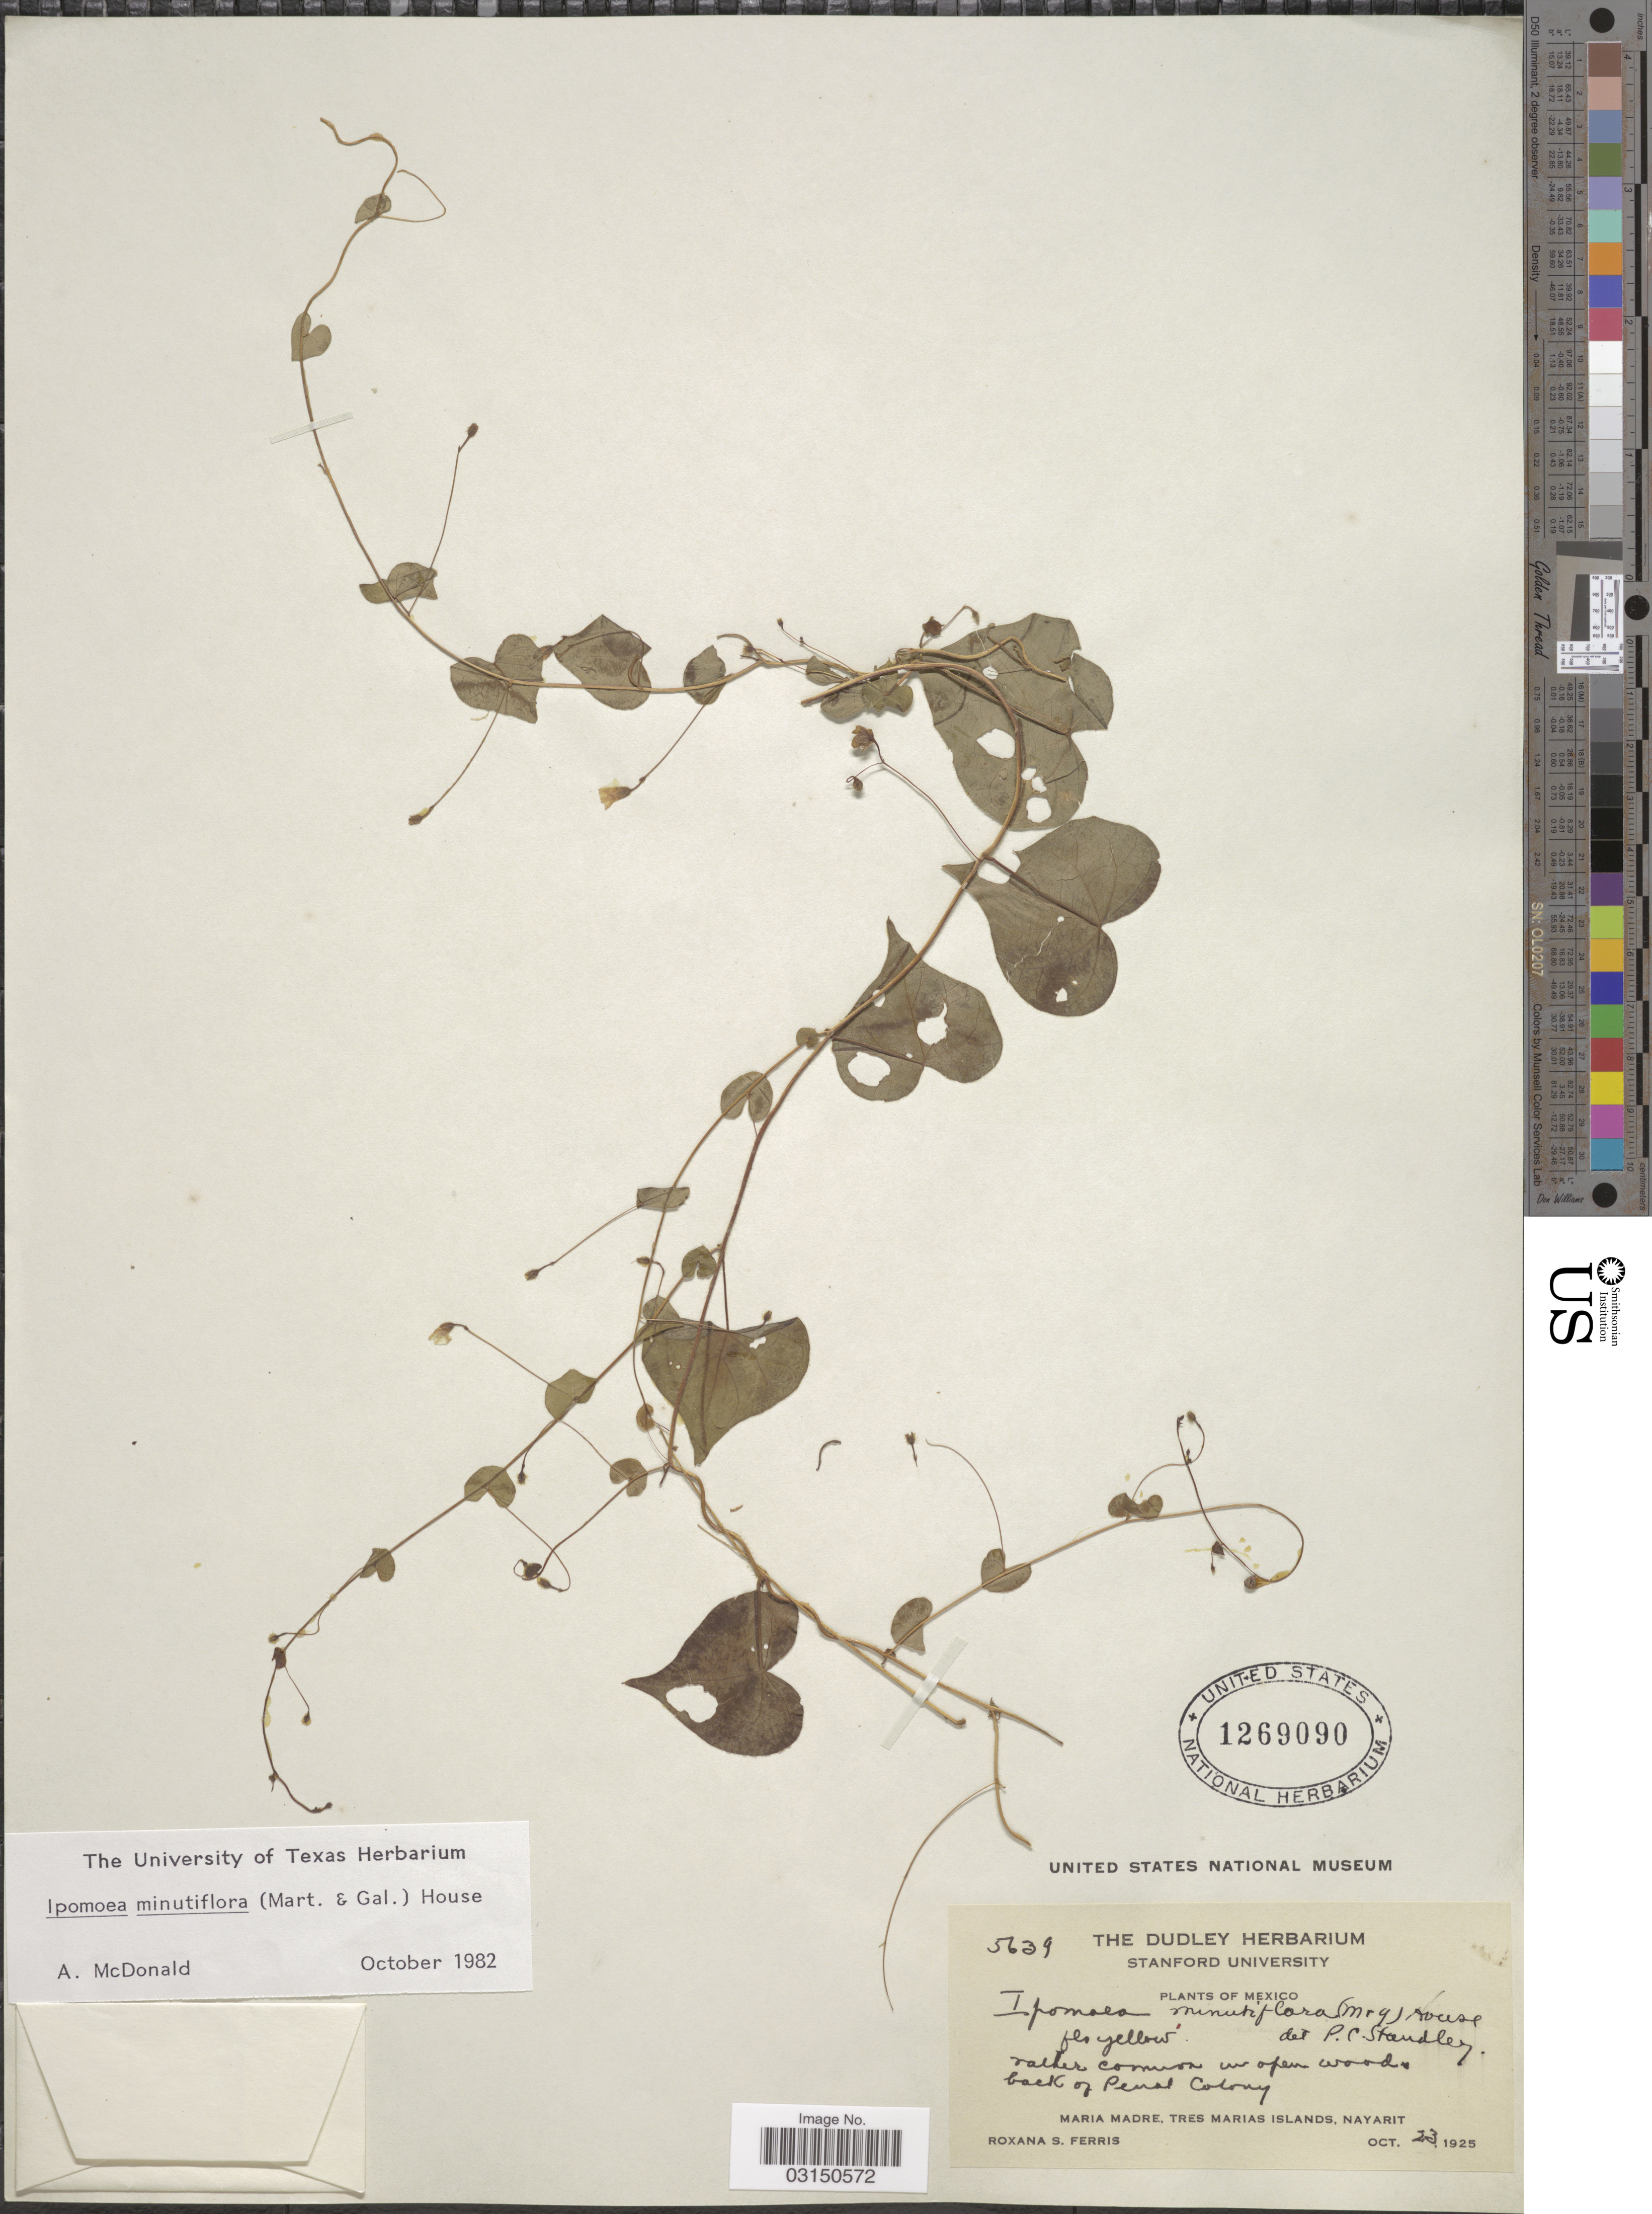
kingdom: Plantae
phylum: Tracheophyta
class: Magnoliopsida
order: Solanales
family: Convolvulaceae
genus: Ipomoea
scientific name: Ipomoea minutiflora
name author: (M. Martens) House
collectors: R. S. Ferris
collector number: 5639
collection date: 1925-10-23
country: Mexico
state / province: Nayarit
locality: Maria Madre, Tres Marias Island. Back of Penal Colony.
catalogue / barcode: US 1269090